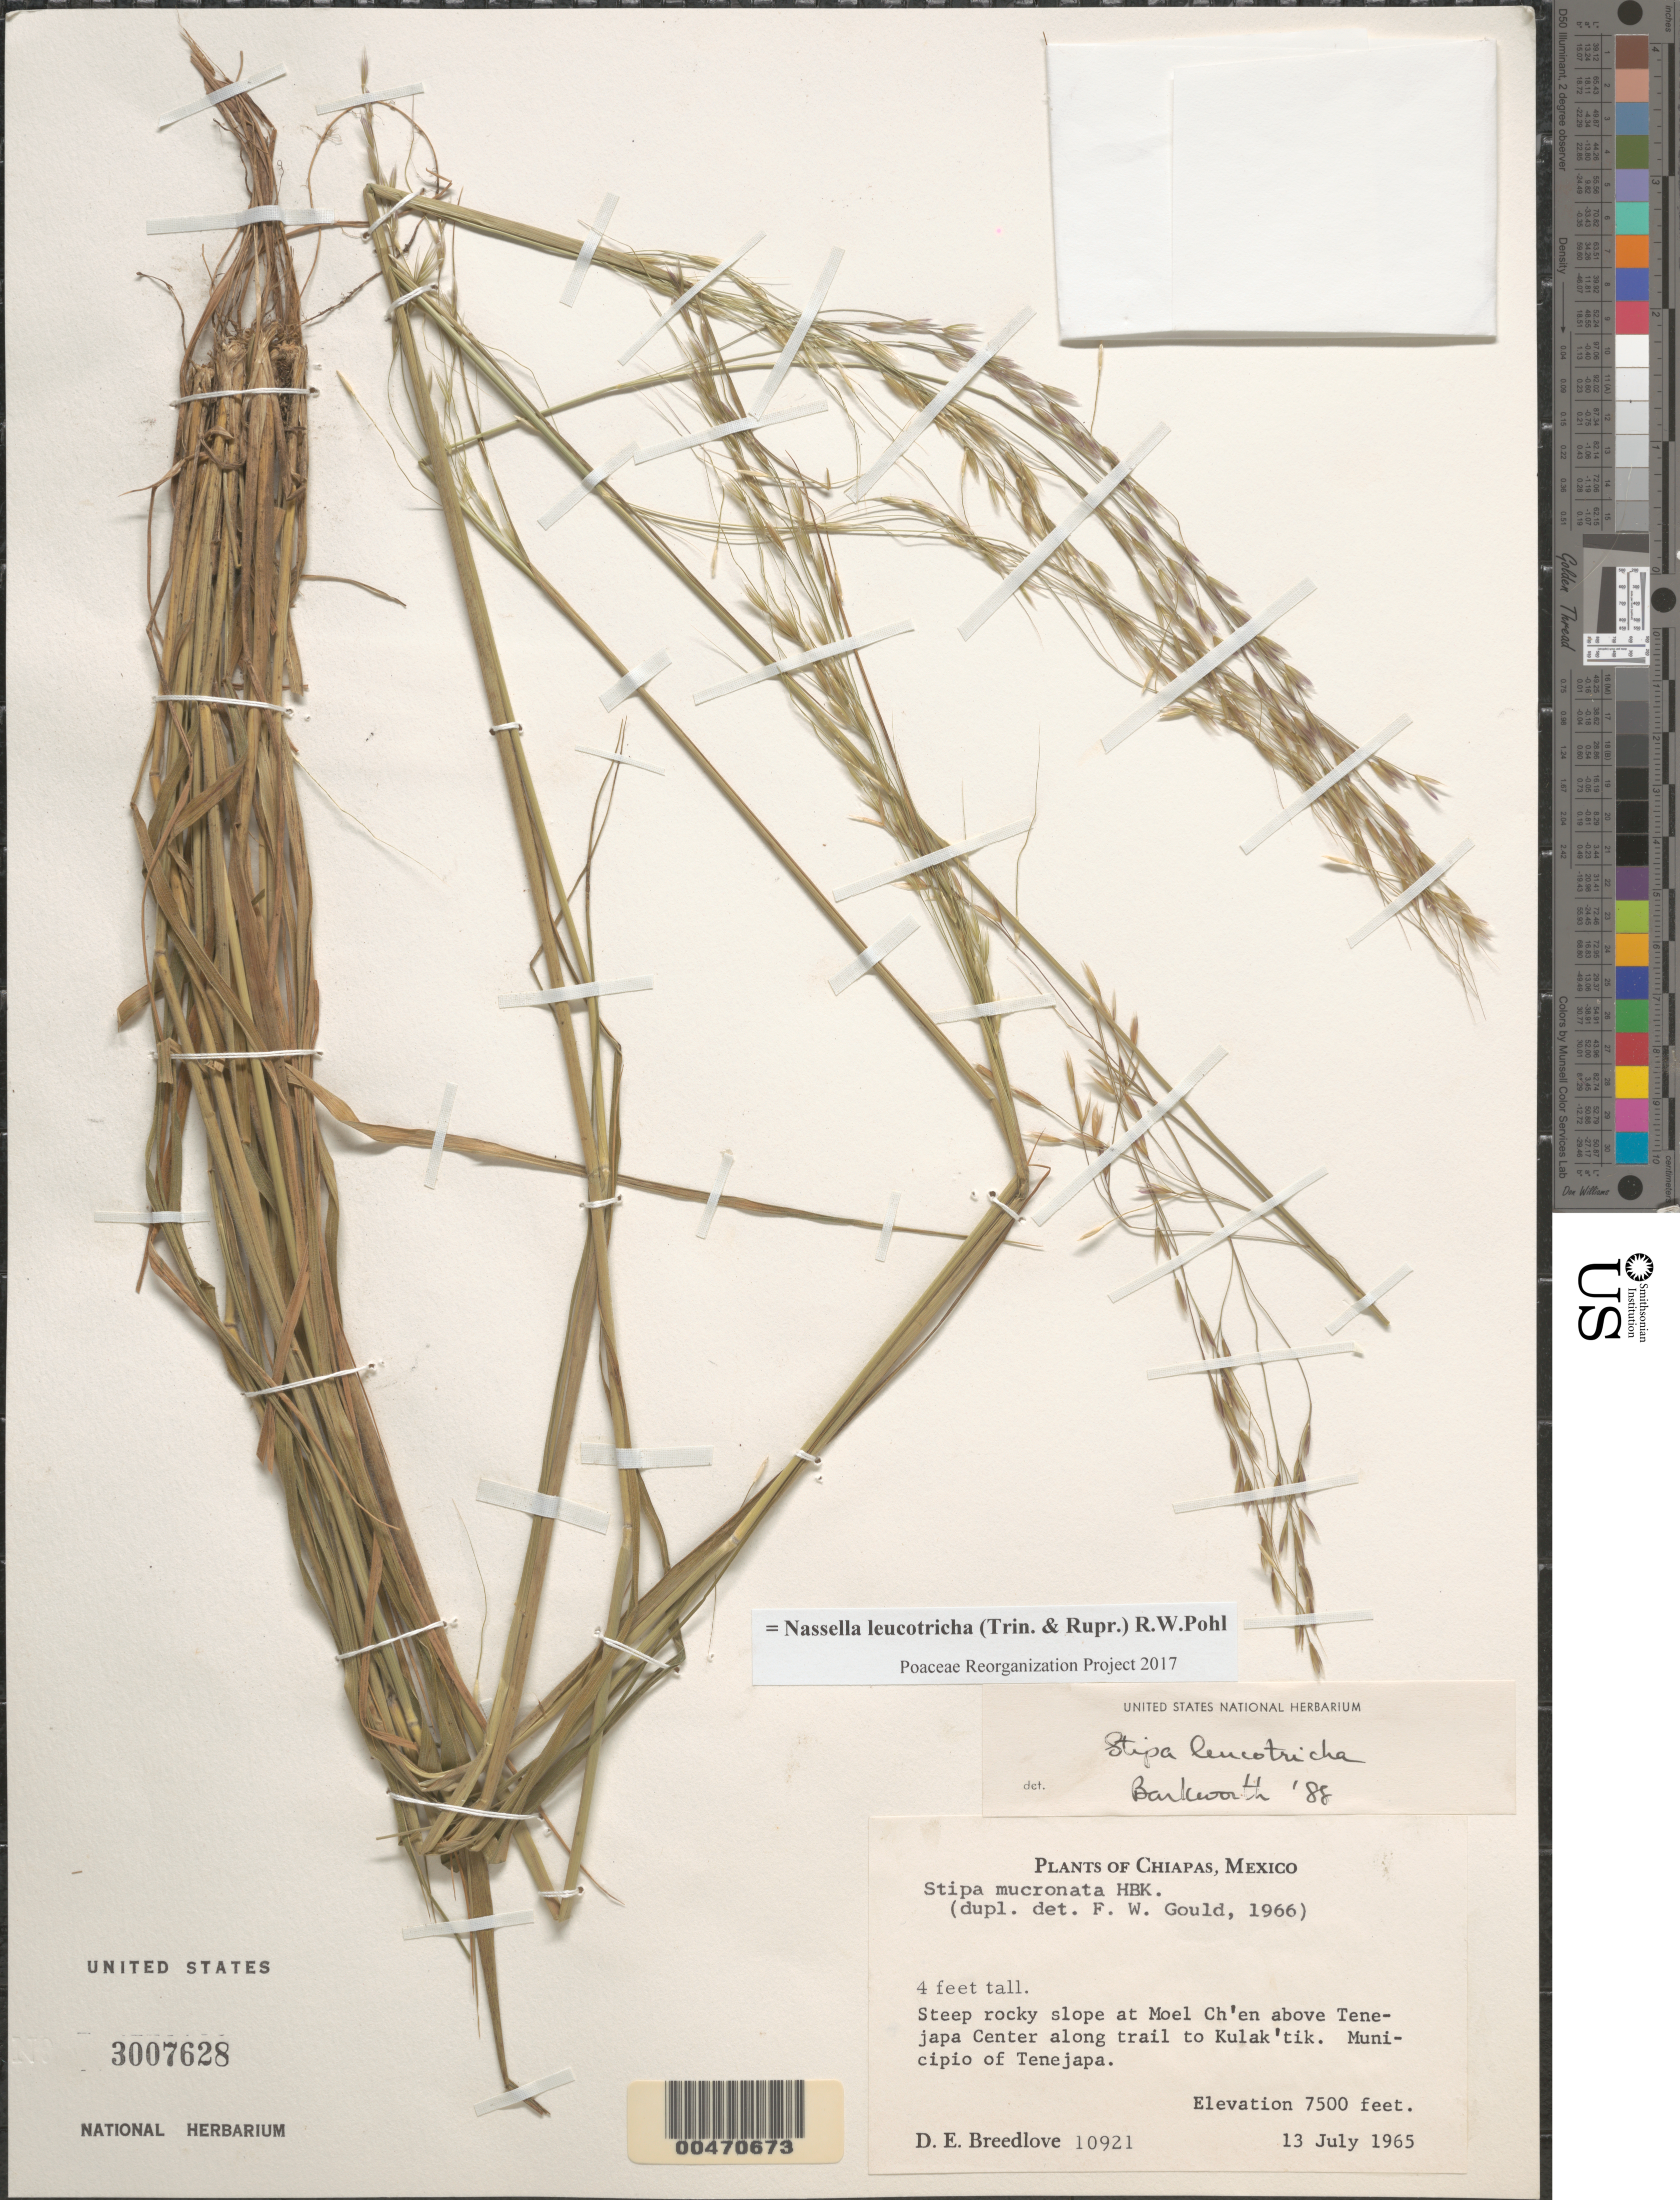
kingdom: Plantae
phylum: Tracheophyta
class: Liliopsida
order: Poales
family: Poaceae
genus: Nassella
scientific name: Nassella leucotricha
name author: (Trin. & Rupr.) R.W. Pohl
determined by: Poaceae Reorganization Project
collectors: D. E. Breedlove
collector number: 10921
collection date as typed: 13 Jul 1965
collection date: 1965-07-13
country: Mexico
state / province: Chiapas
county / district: Tenejapa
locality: At Moel Ch'en above Tenejapa Center along trail to Kulak'tik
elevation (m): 2286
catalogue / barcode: US 3007628